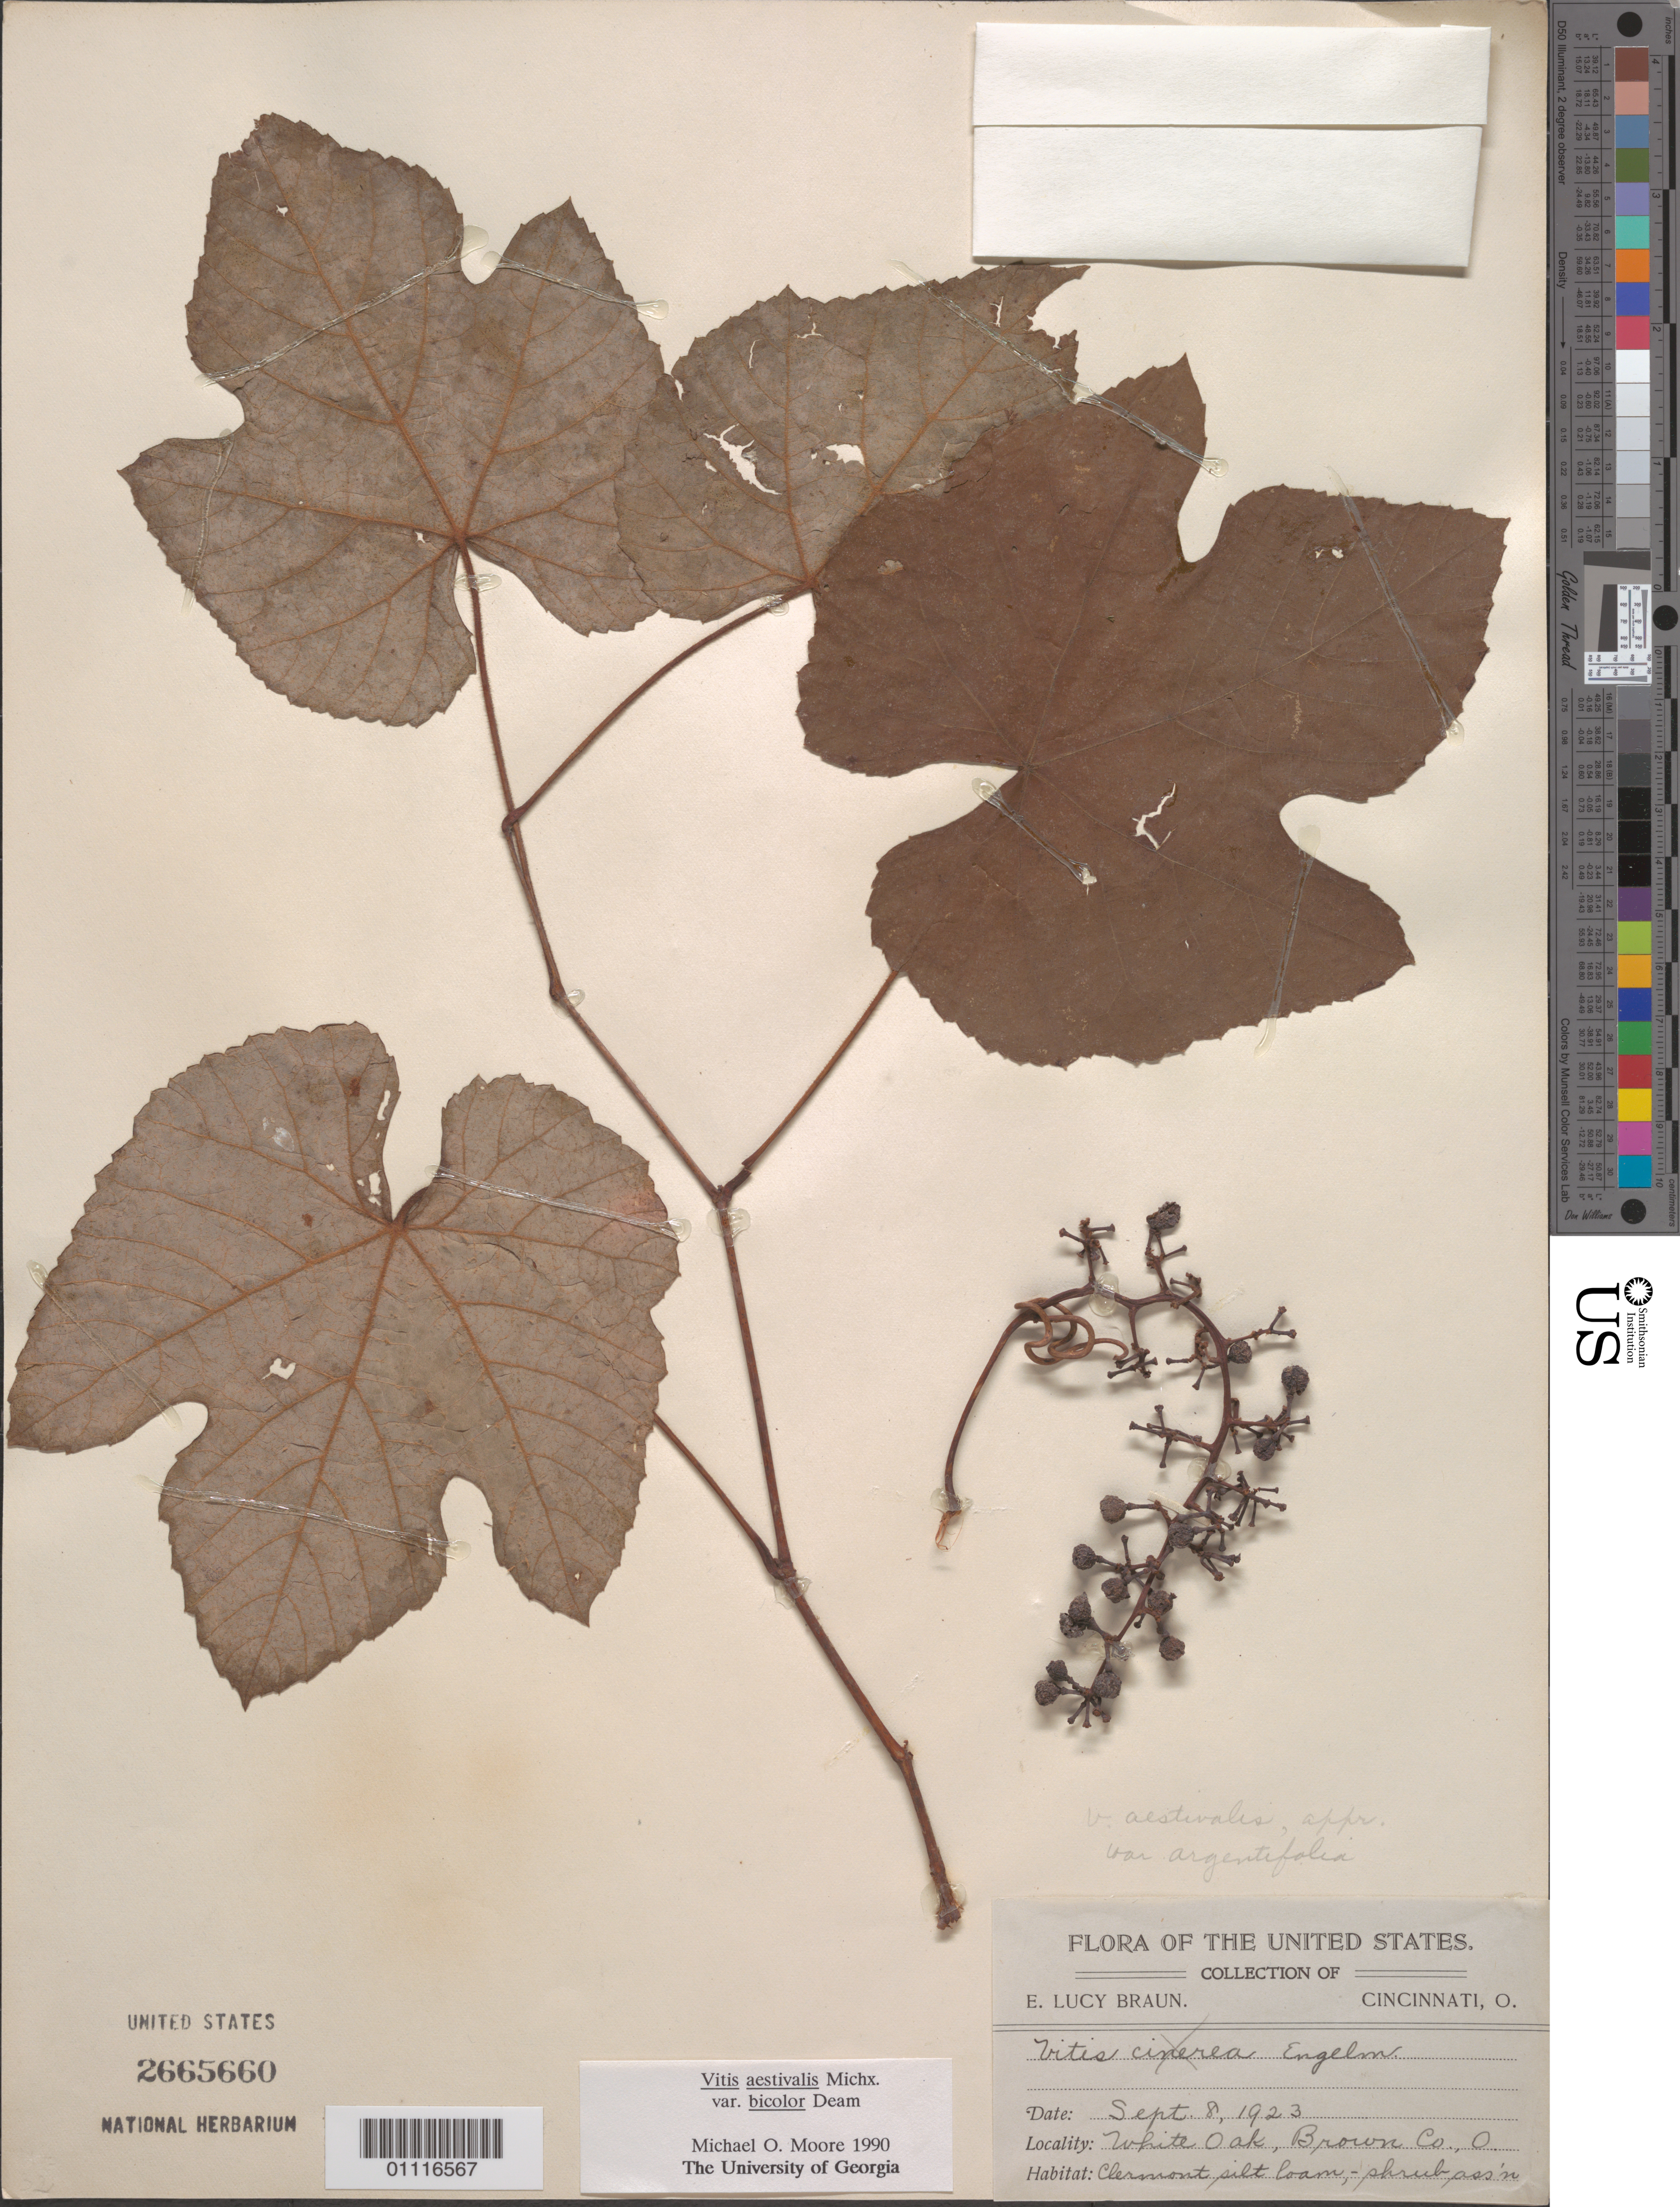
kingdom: Plantae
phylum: Tracheophyta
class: Magnoliopsida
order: Vitales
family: Vitaceae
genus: Vitis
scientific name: Vitis aestivalis var. bicolor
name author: Deam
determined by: Moore, M. O.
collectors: E. L. Braun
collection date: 1923-09-08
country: United States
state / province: Ohio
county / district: Brown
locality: White Oak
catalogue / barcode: US 2665660